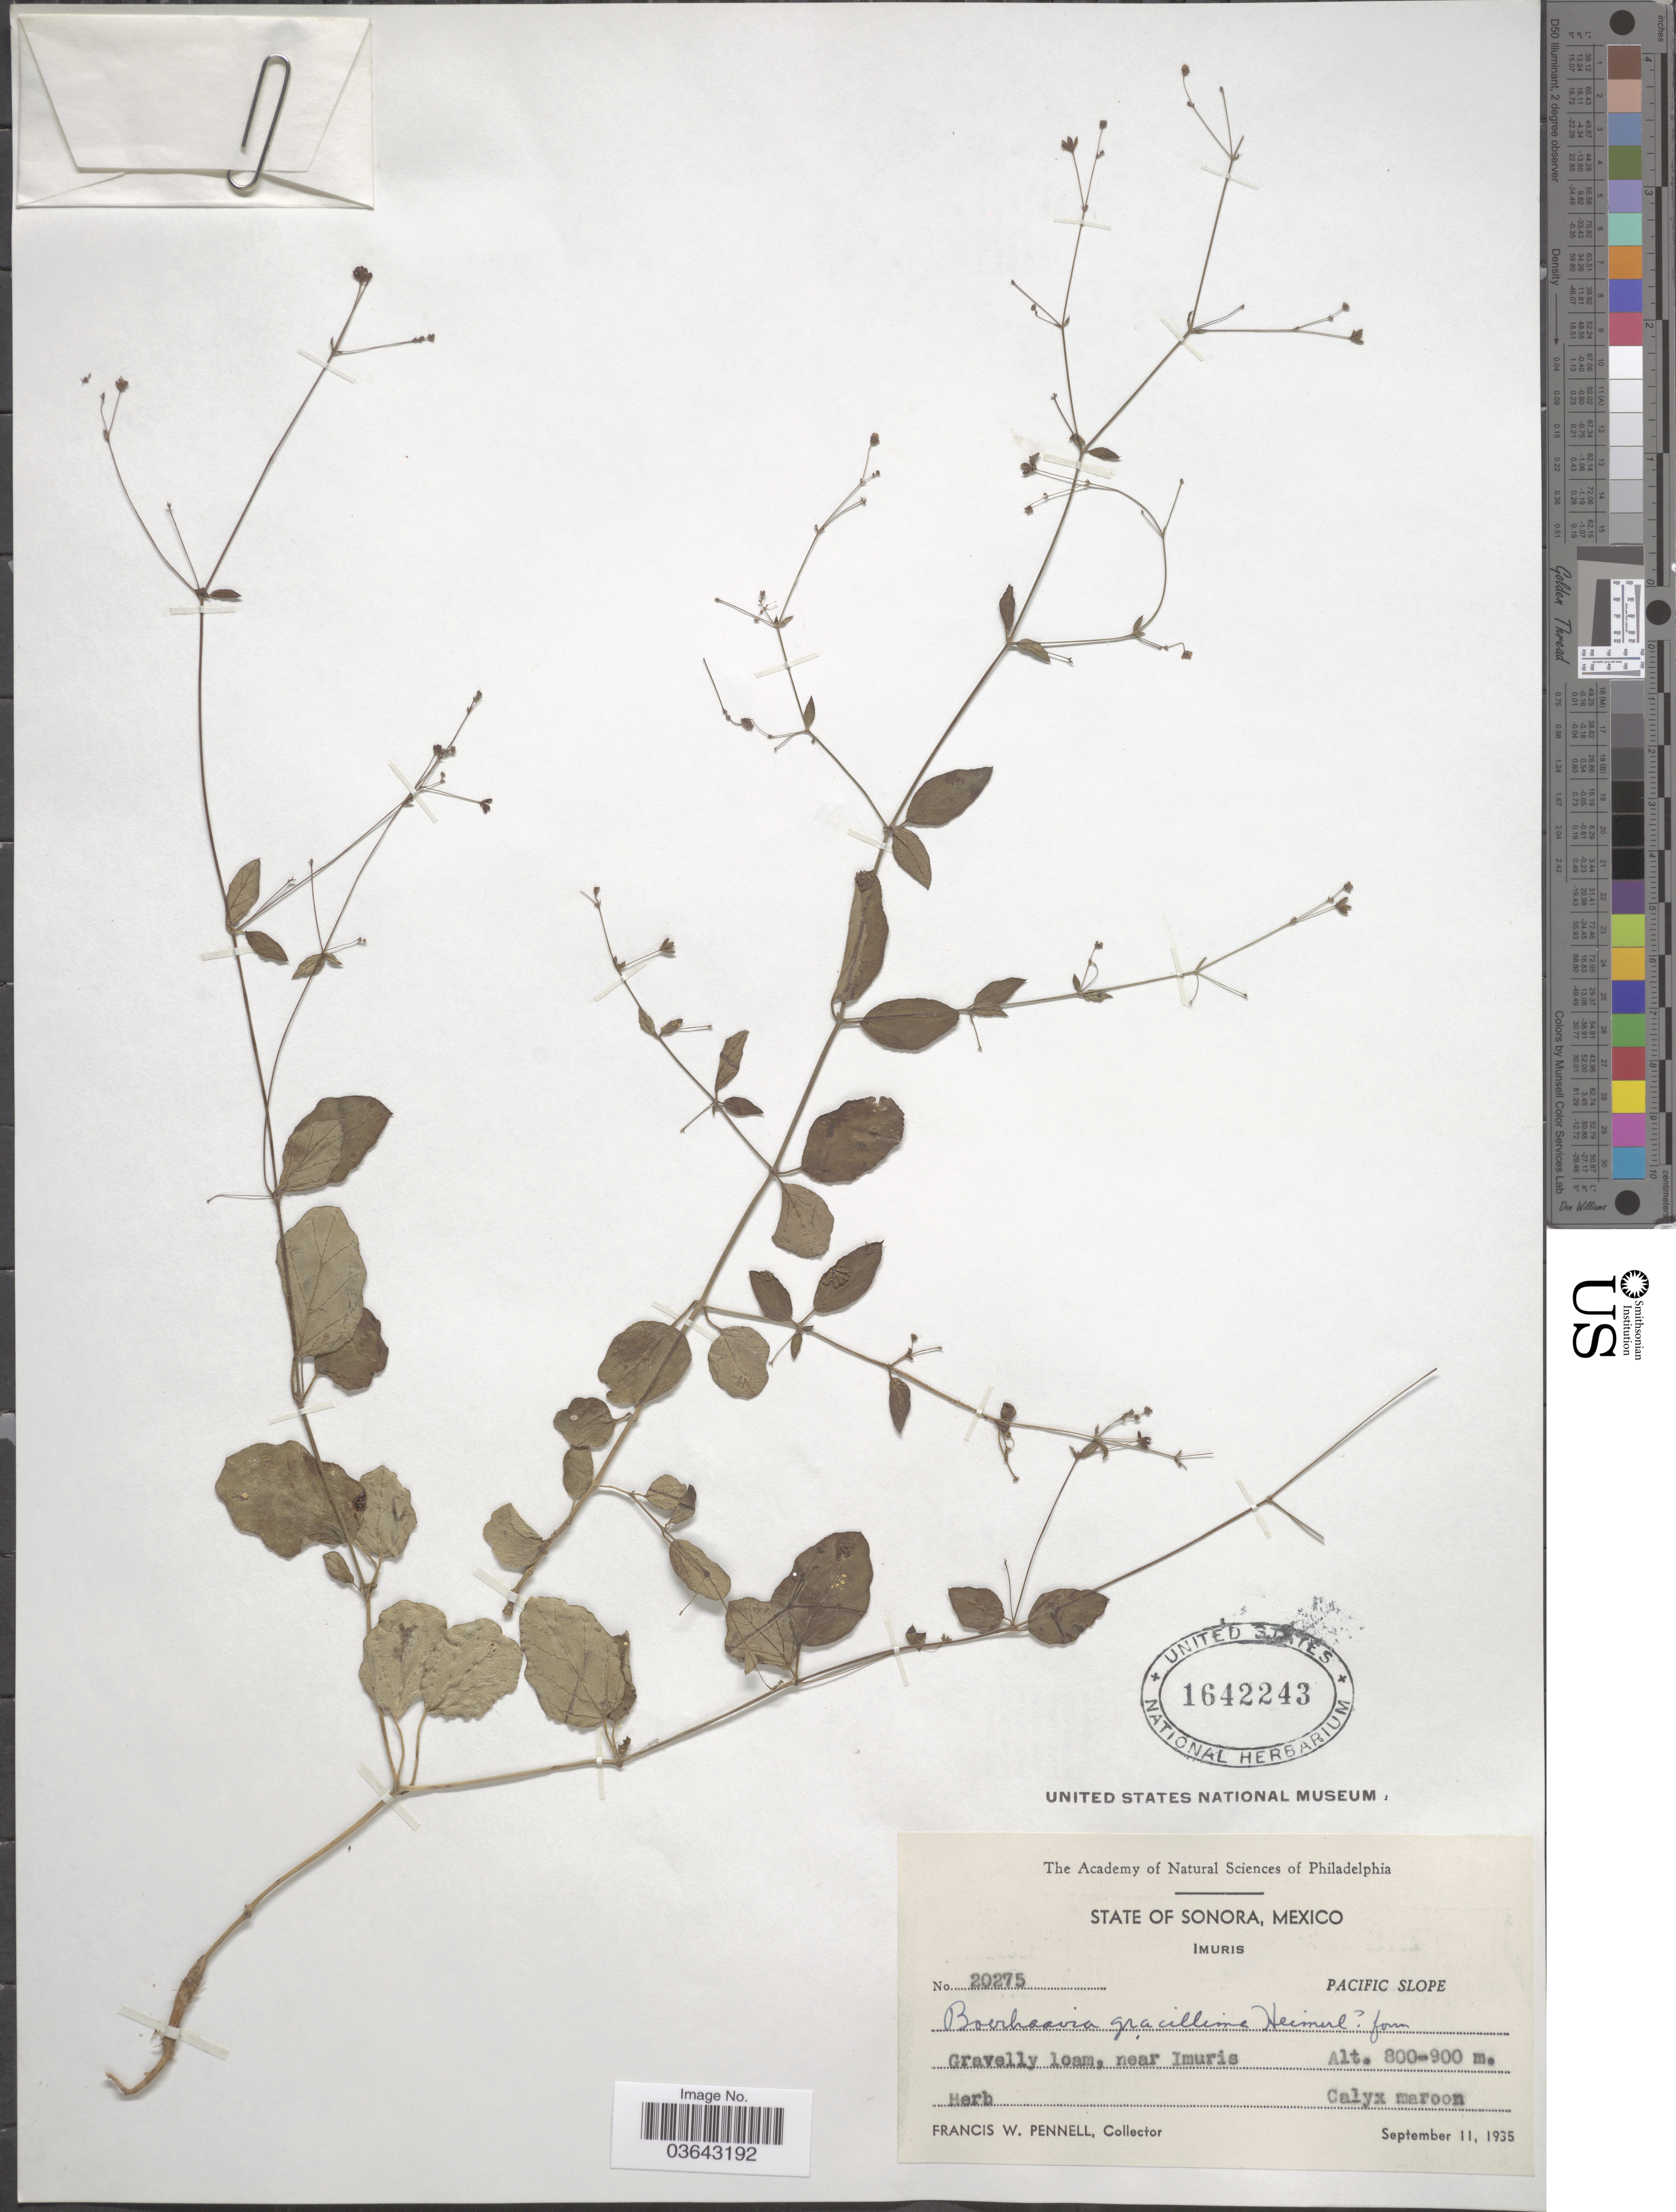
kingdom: Plantae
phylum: Tracheophyta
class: Magnoliopsida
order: Caryophyllales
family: Nyctaginaceae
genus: Boerhavia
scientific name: Boerhavia gracillima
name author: Heimerl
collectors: F. W. Pennell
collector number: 20275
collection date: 1935-09-11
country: Mexico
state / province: Sonora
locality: Imuris. Pacific Slope. Gravelly loam, near Imuris.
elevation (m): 800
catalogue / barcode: US 1642243